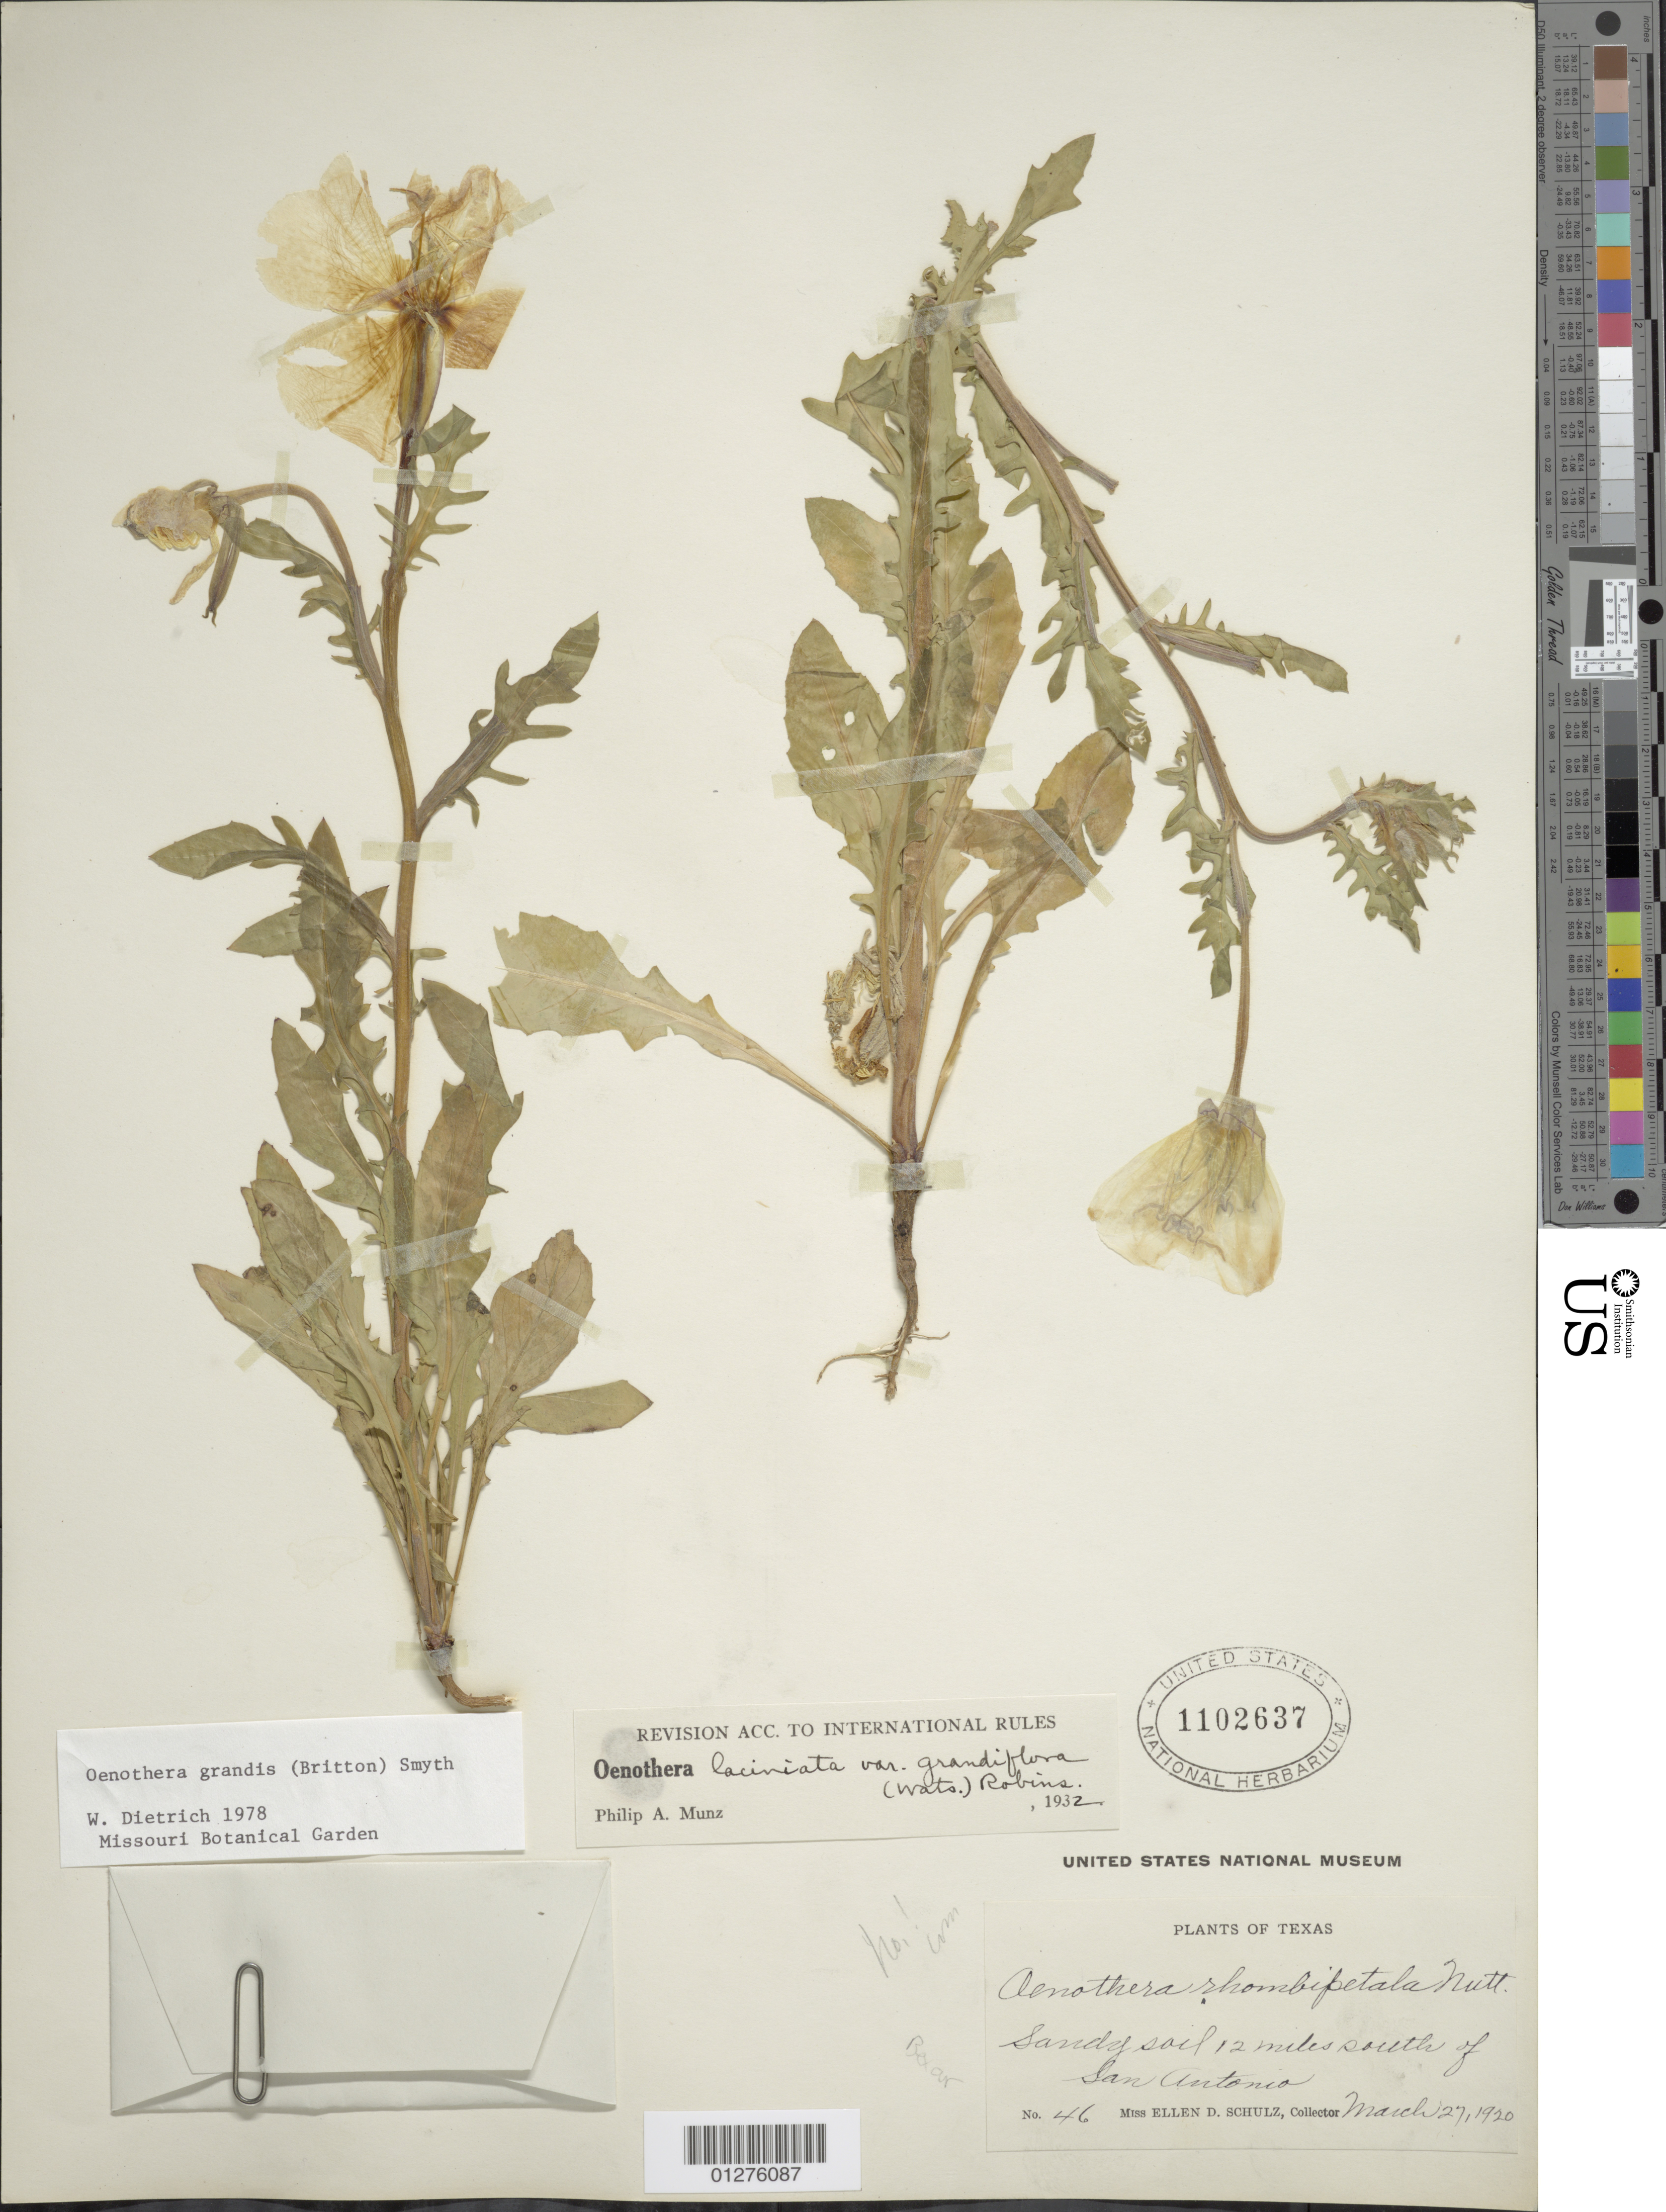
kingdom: Plantae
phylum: Tracheophyta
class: Magnoliopsida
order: Myrtales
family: Onagraceae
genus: Oenothera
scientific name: Oenothera grandis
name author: (Britton) Smyth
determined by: Dietrich, W.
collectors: E. D. Schulz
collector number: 46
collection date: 1920-03-27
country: United States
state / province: Texas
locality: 12 mi S of San Antonio.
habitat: Sandy soil.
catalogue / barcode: US 1102637